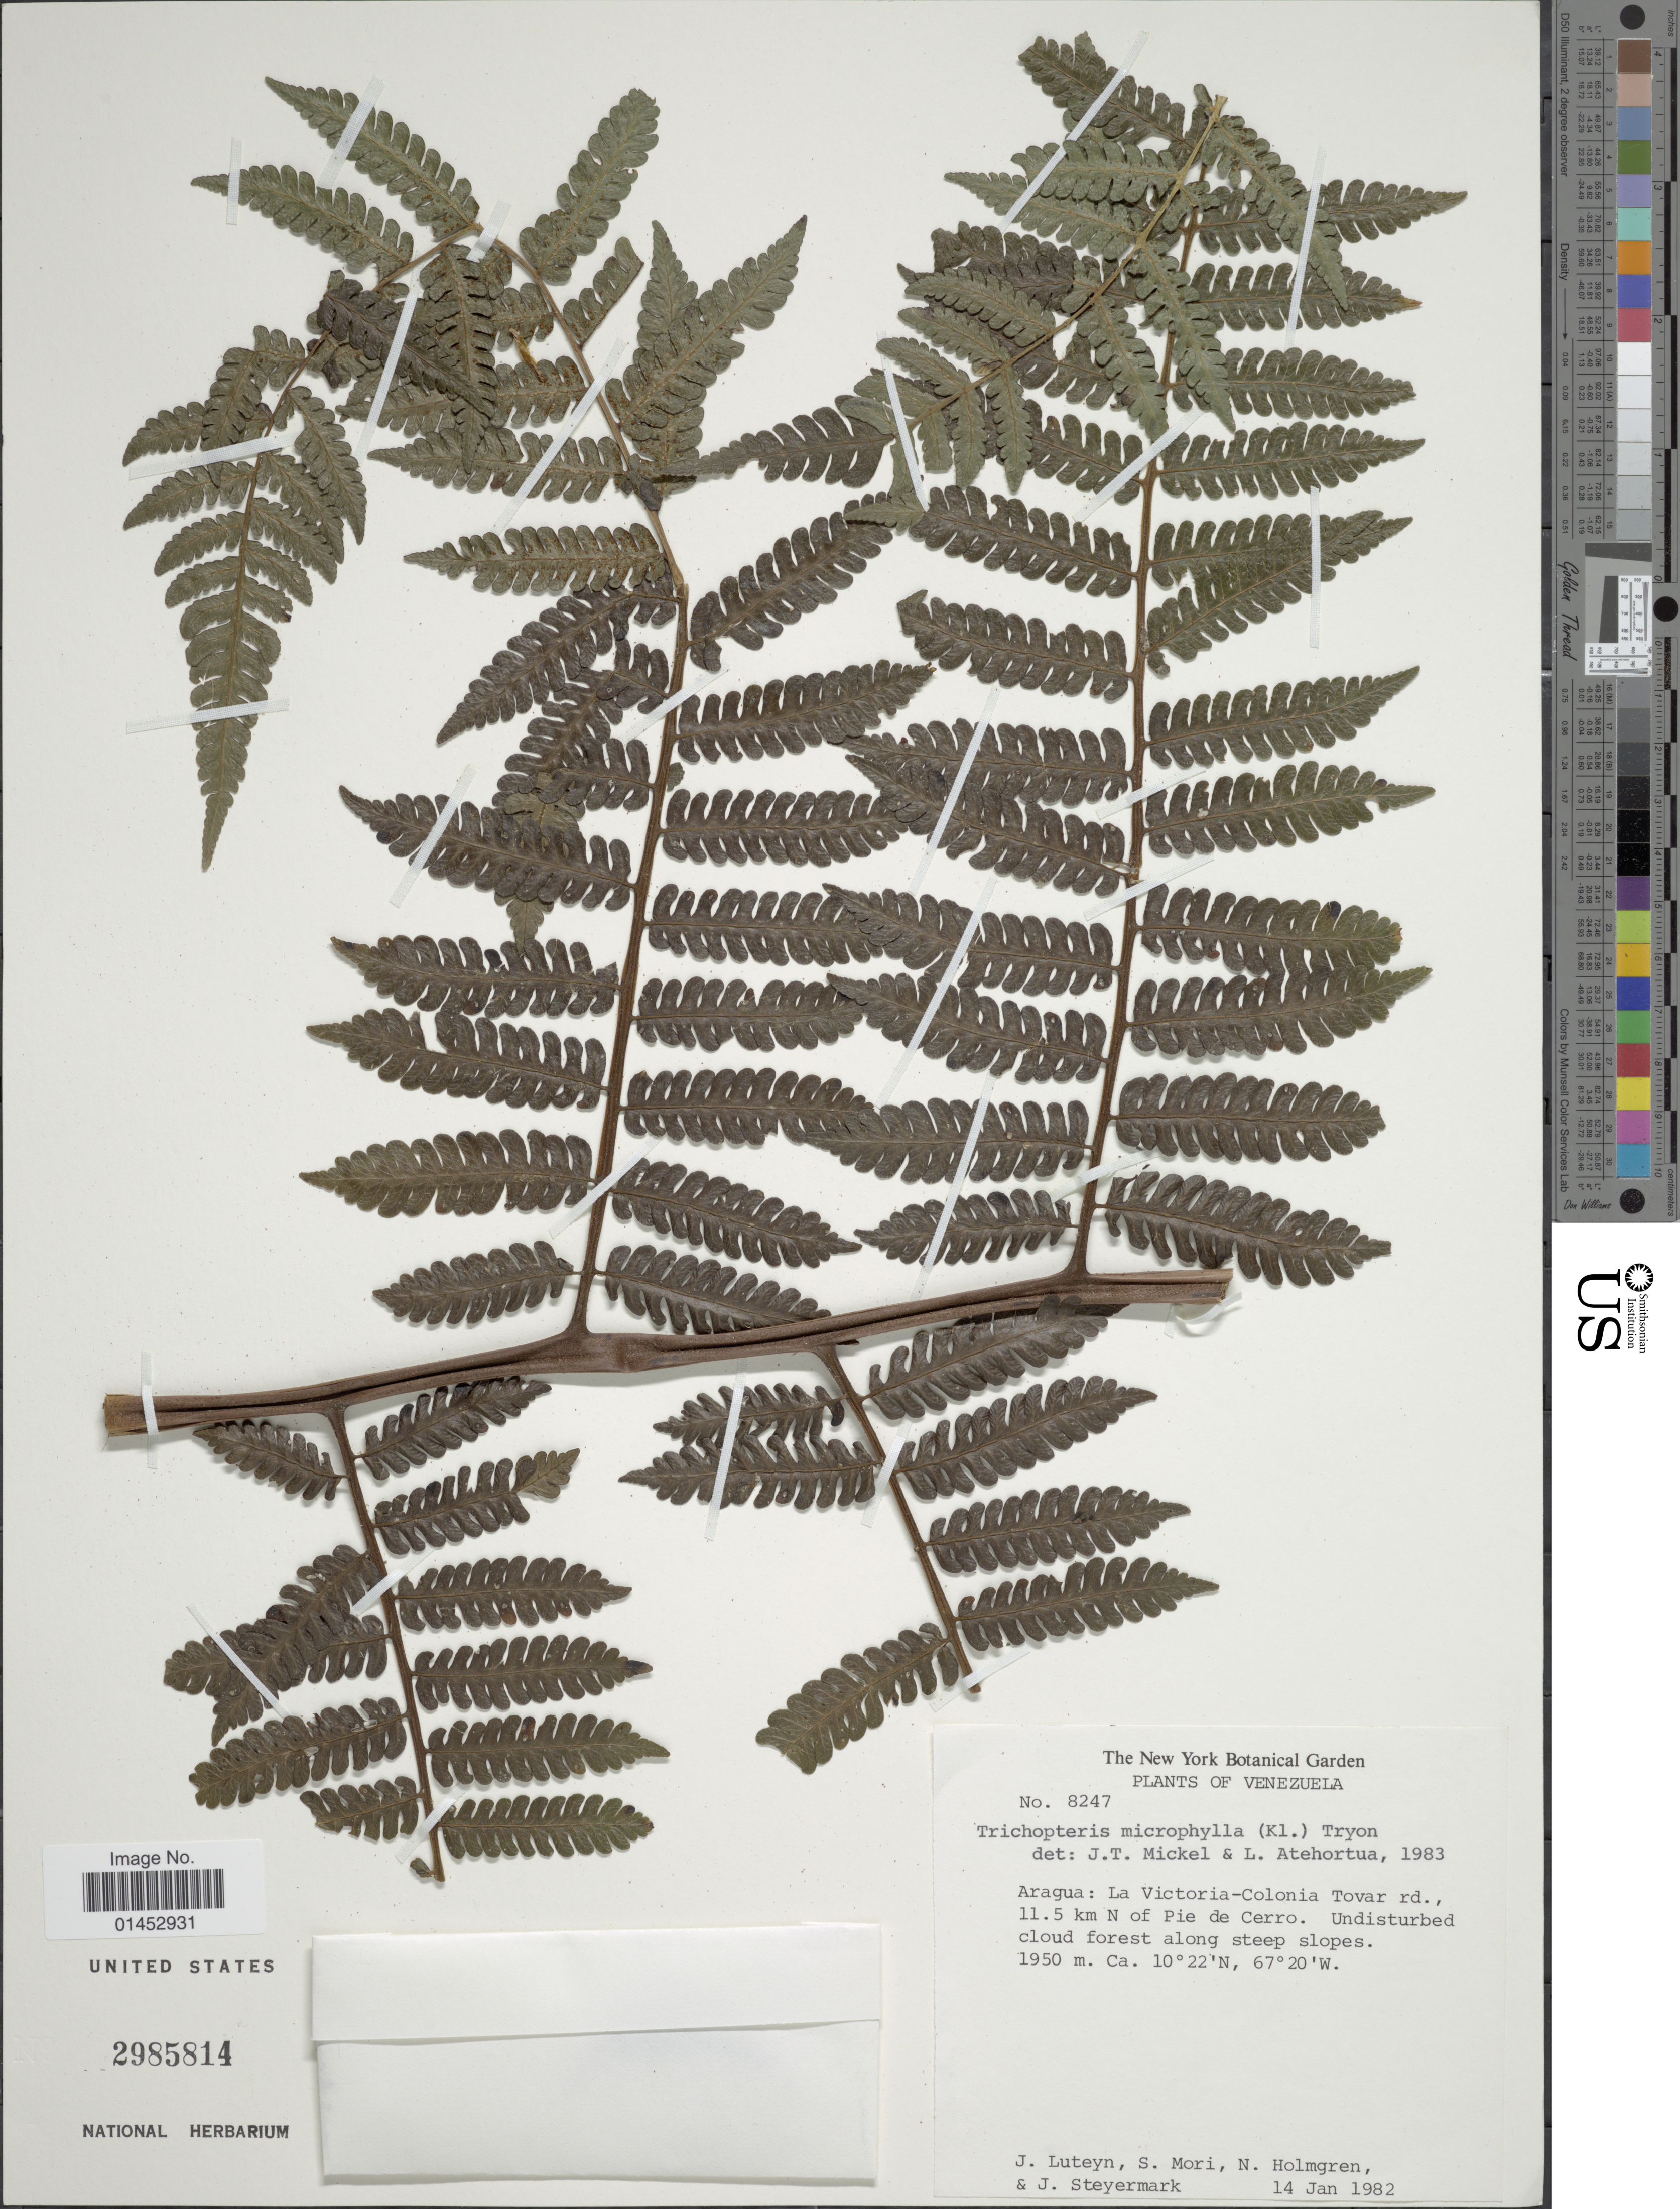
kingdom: Plantae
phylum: Tracheophyta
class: Polypodiopsida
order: Cyatheales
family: Cyatheaceae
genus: Cyathea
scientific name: Cyathea squamata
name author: (Klotzsch) Domin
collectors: J. L. Luteyn, S. Mori, N. H. Holmgren & J. Steyermark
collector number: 8247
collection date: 1982-01-14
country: Venezuela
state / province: Aragua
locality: La Victoria-Colonia Tovar rd., 11.5 km N of Pie de Cerro. Undisturbed cloud forest along steep slopes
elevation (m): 1950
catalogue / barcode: US 2985814